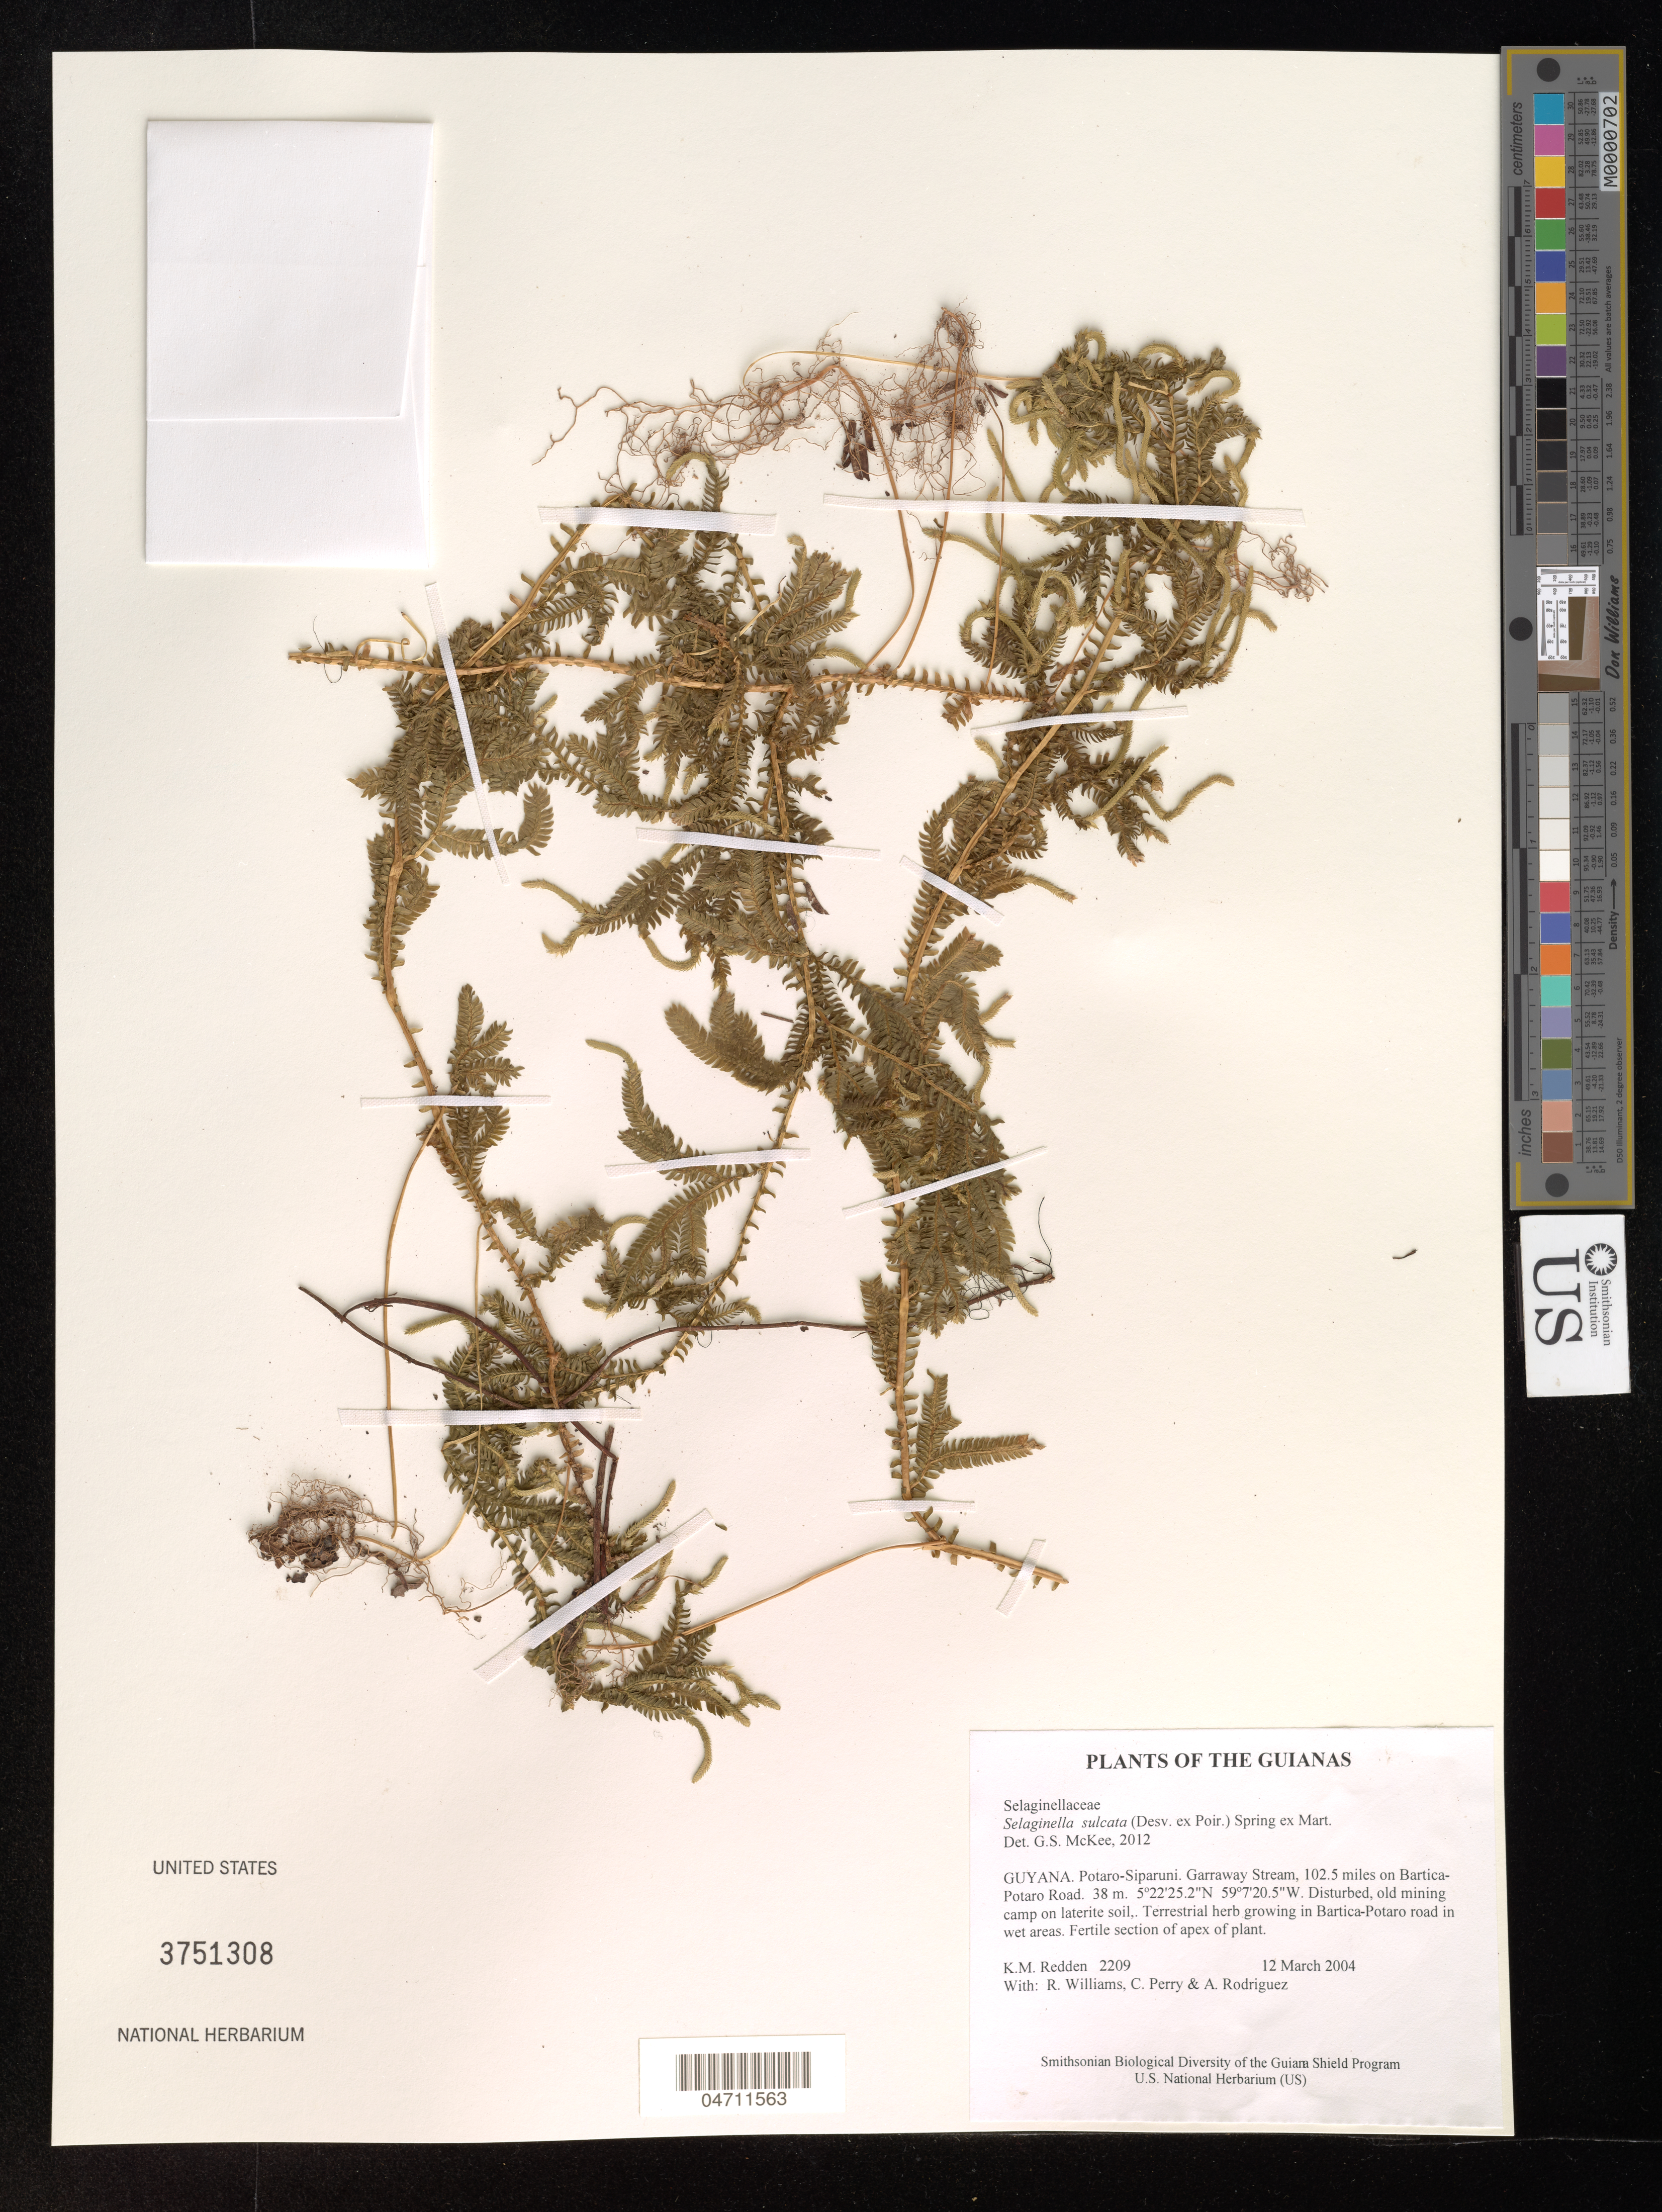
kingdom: Plantae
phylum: Tracheophyta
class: Lycopodiopsida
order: Selaginellales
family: Selaginellaceae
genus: Selaginella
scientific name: Selaginella sulcata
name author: (Desv. ex Poir.) Spring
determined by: McKee, G. S., (US), NMNH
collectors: K. M. Redden, R. Williams, C. Perry & A. Rodriguez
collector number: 2209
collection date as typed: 12 March 2004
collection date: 2004-03-12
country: Guyana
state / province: Potaro-Siparuni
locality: Garraway Stream, 102.5 miles on Bartica-Potaro Road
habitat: Disturbed, old mining camp on laterite soil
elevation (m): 38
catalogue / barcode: US 3751308